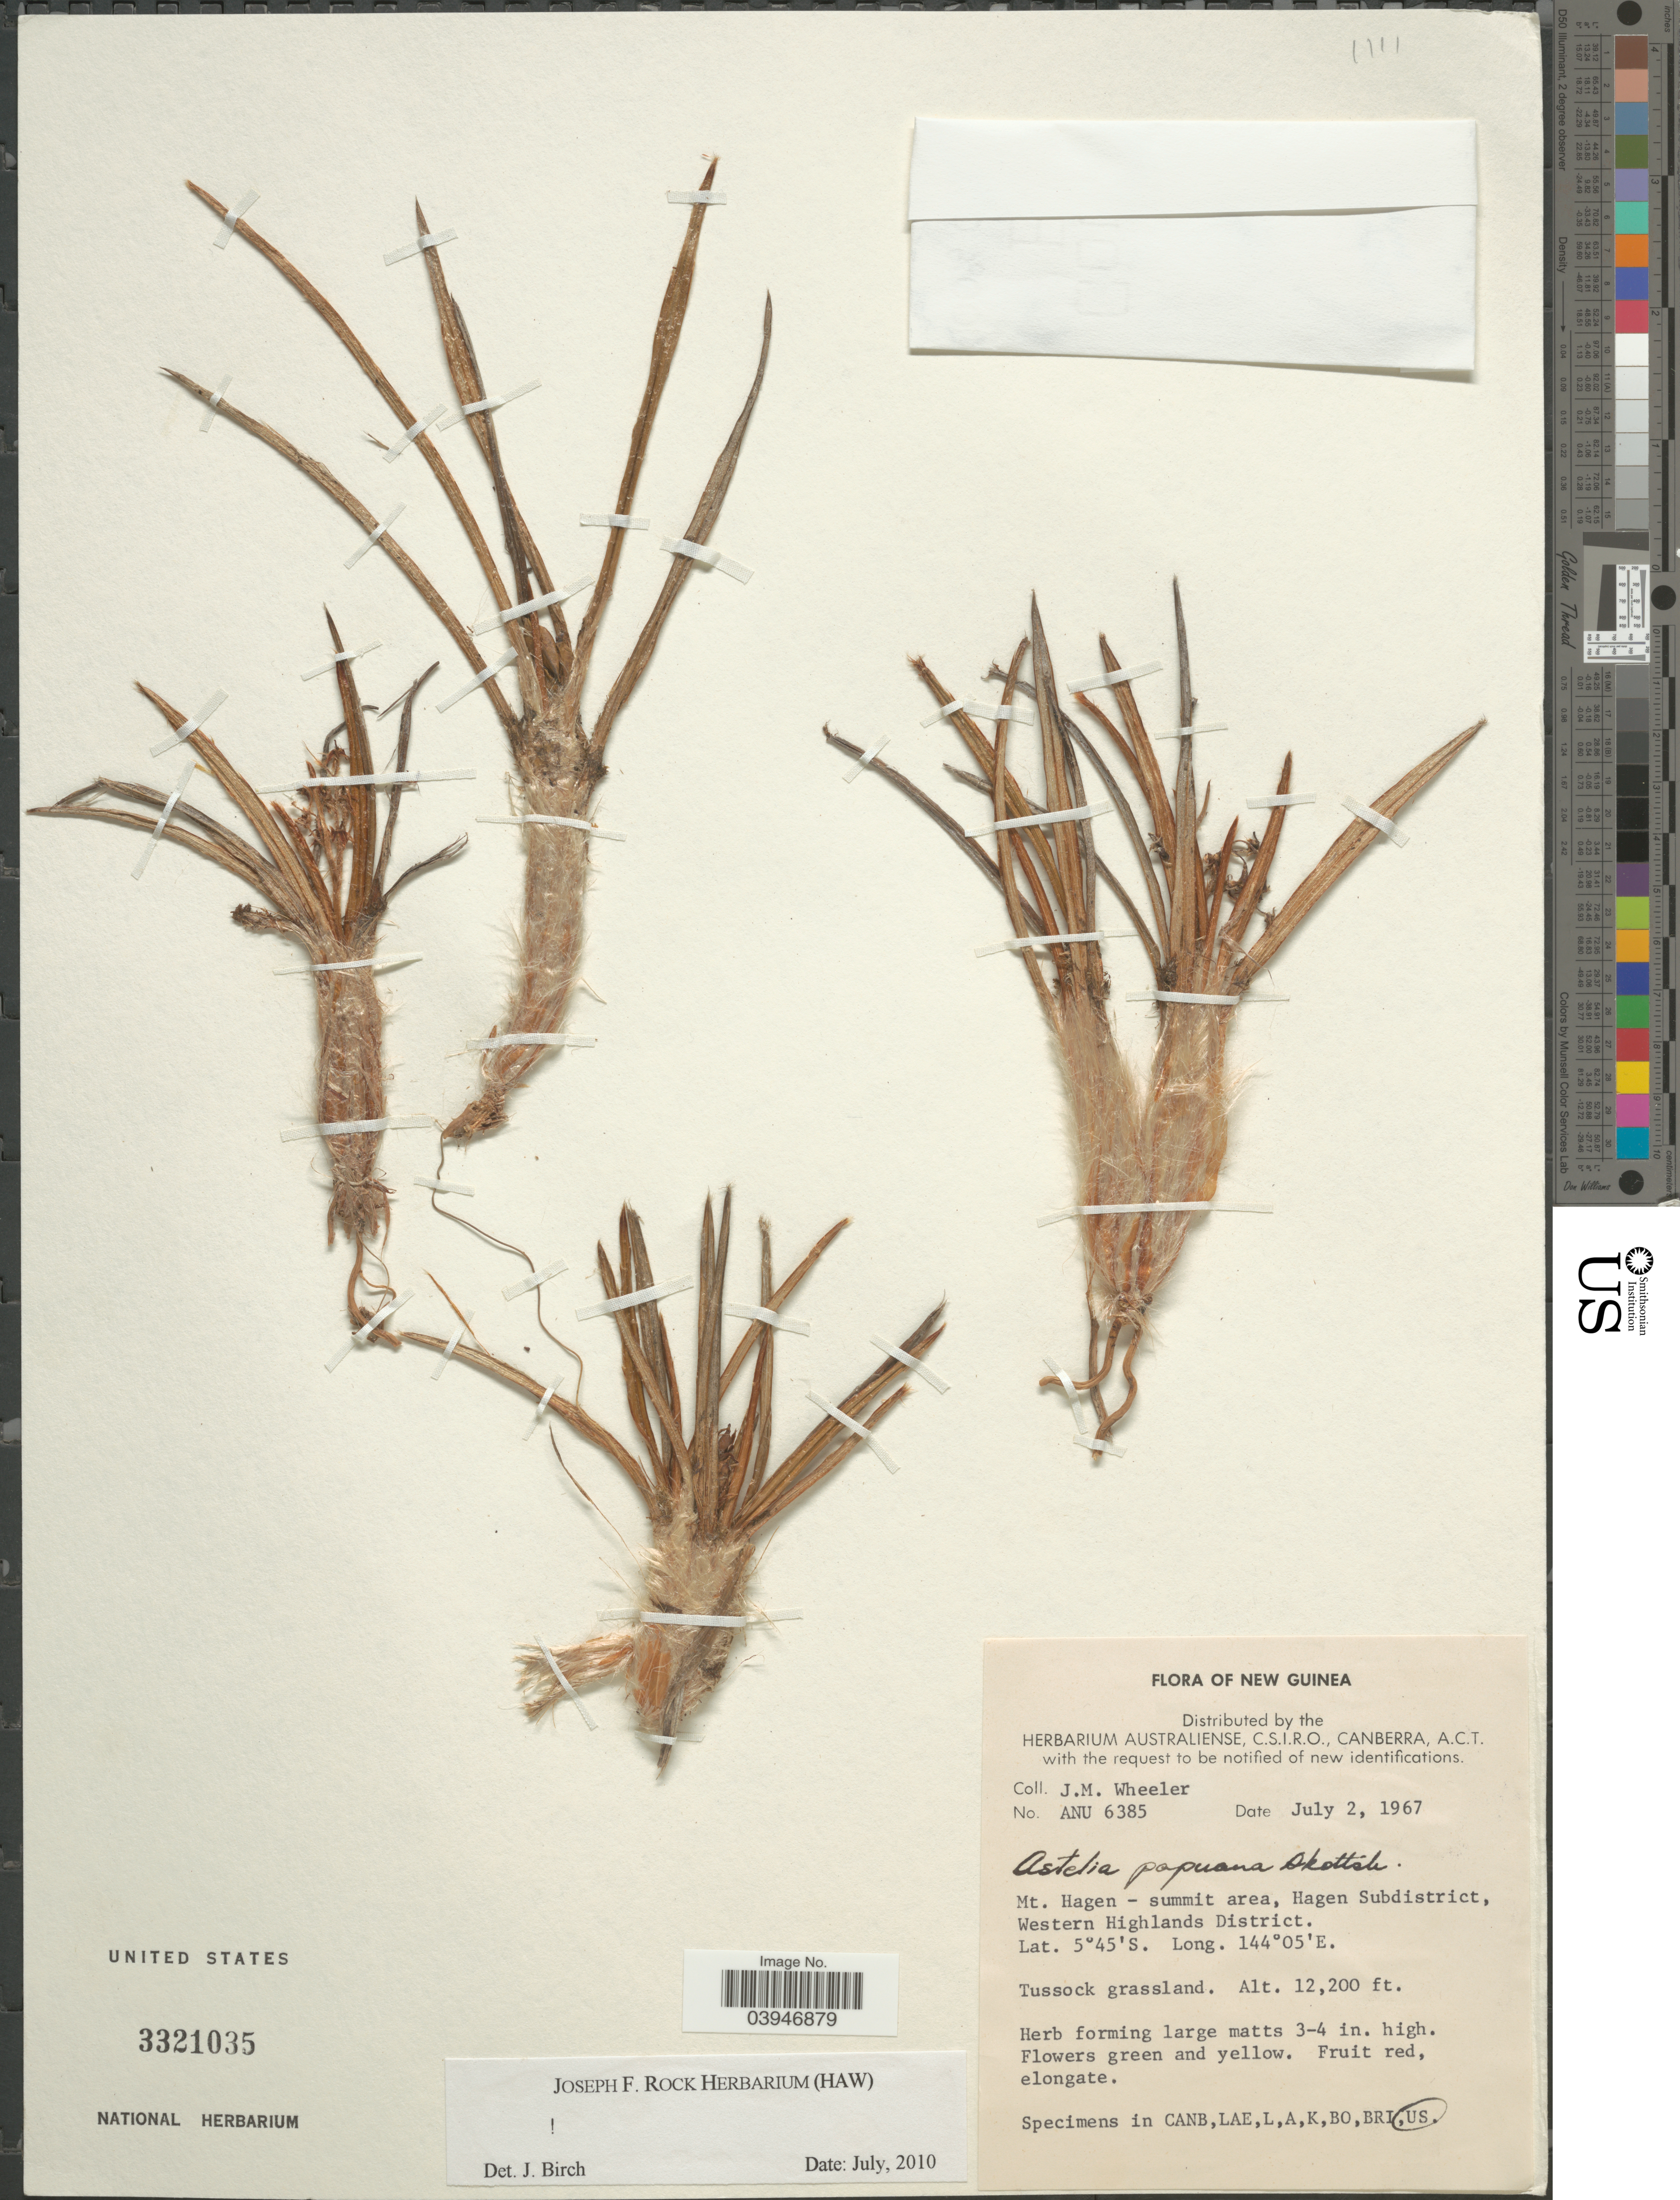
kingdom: Plantae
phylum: Tracheophyta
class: Liliopsida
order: Asparagales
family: Asteliaceae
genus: Astelia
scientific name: Astelia papuana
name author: Skottsb.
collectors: J. Wheeler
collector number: ANU 6385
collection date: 1967-07-02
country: Papua New Guinea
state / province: Western Highlands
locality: New Guinea. Mt. Hagen - summit area, Hagen Subdistrict, Western Highlands District.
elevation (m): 3719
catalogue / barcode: US 3321035